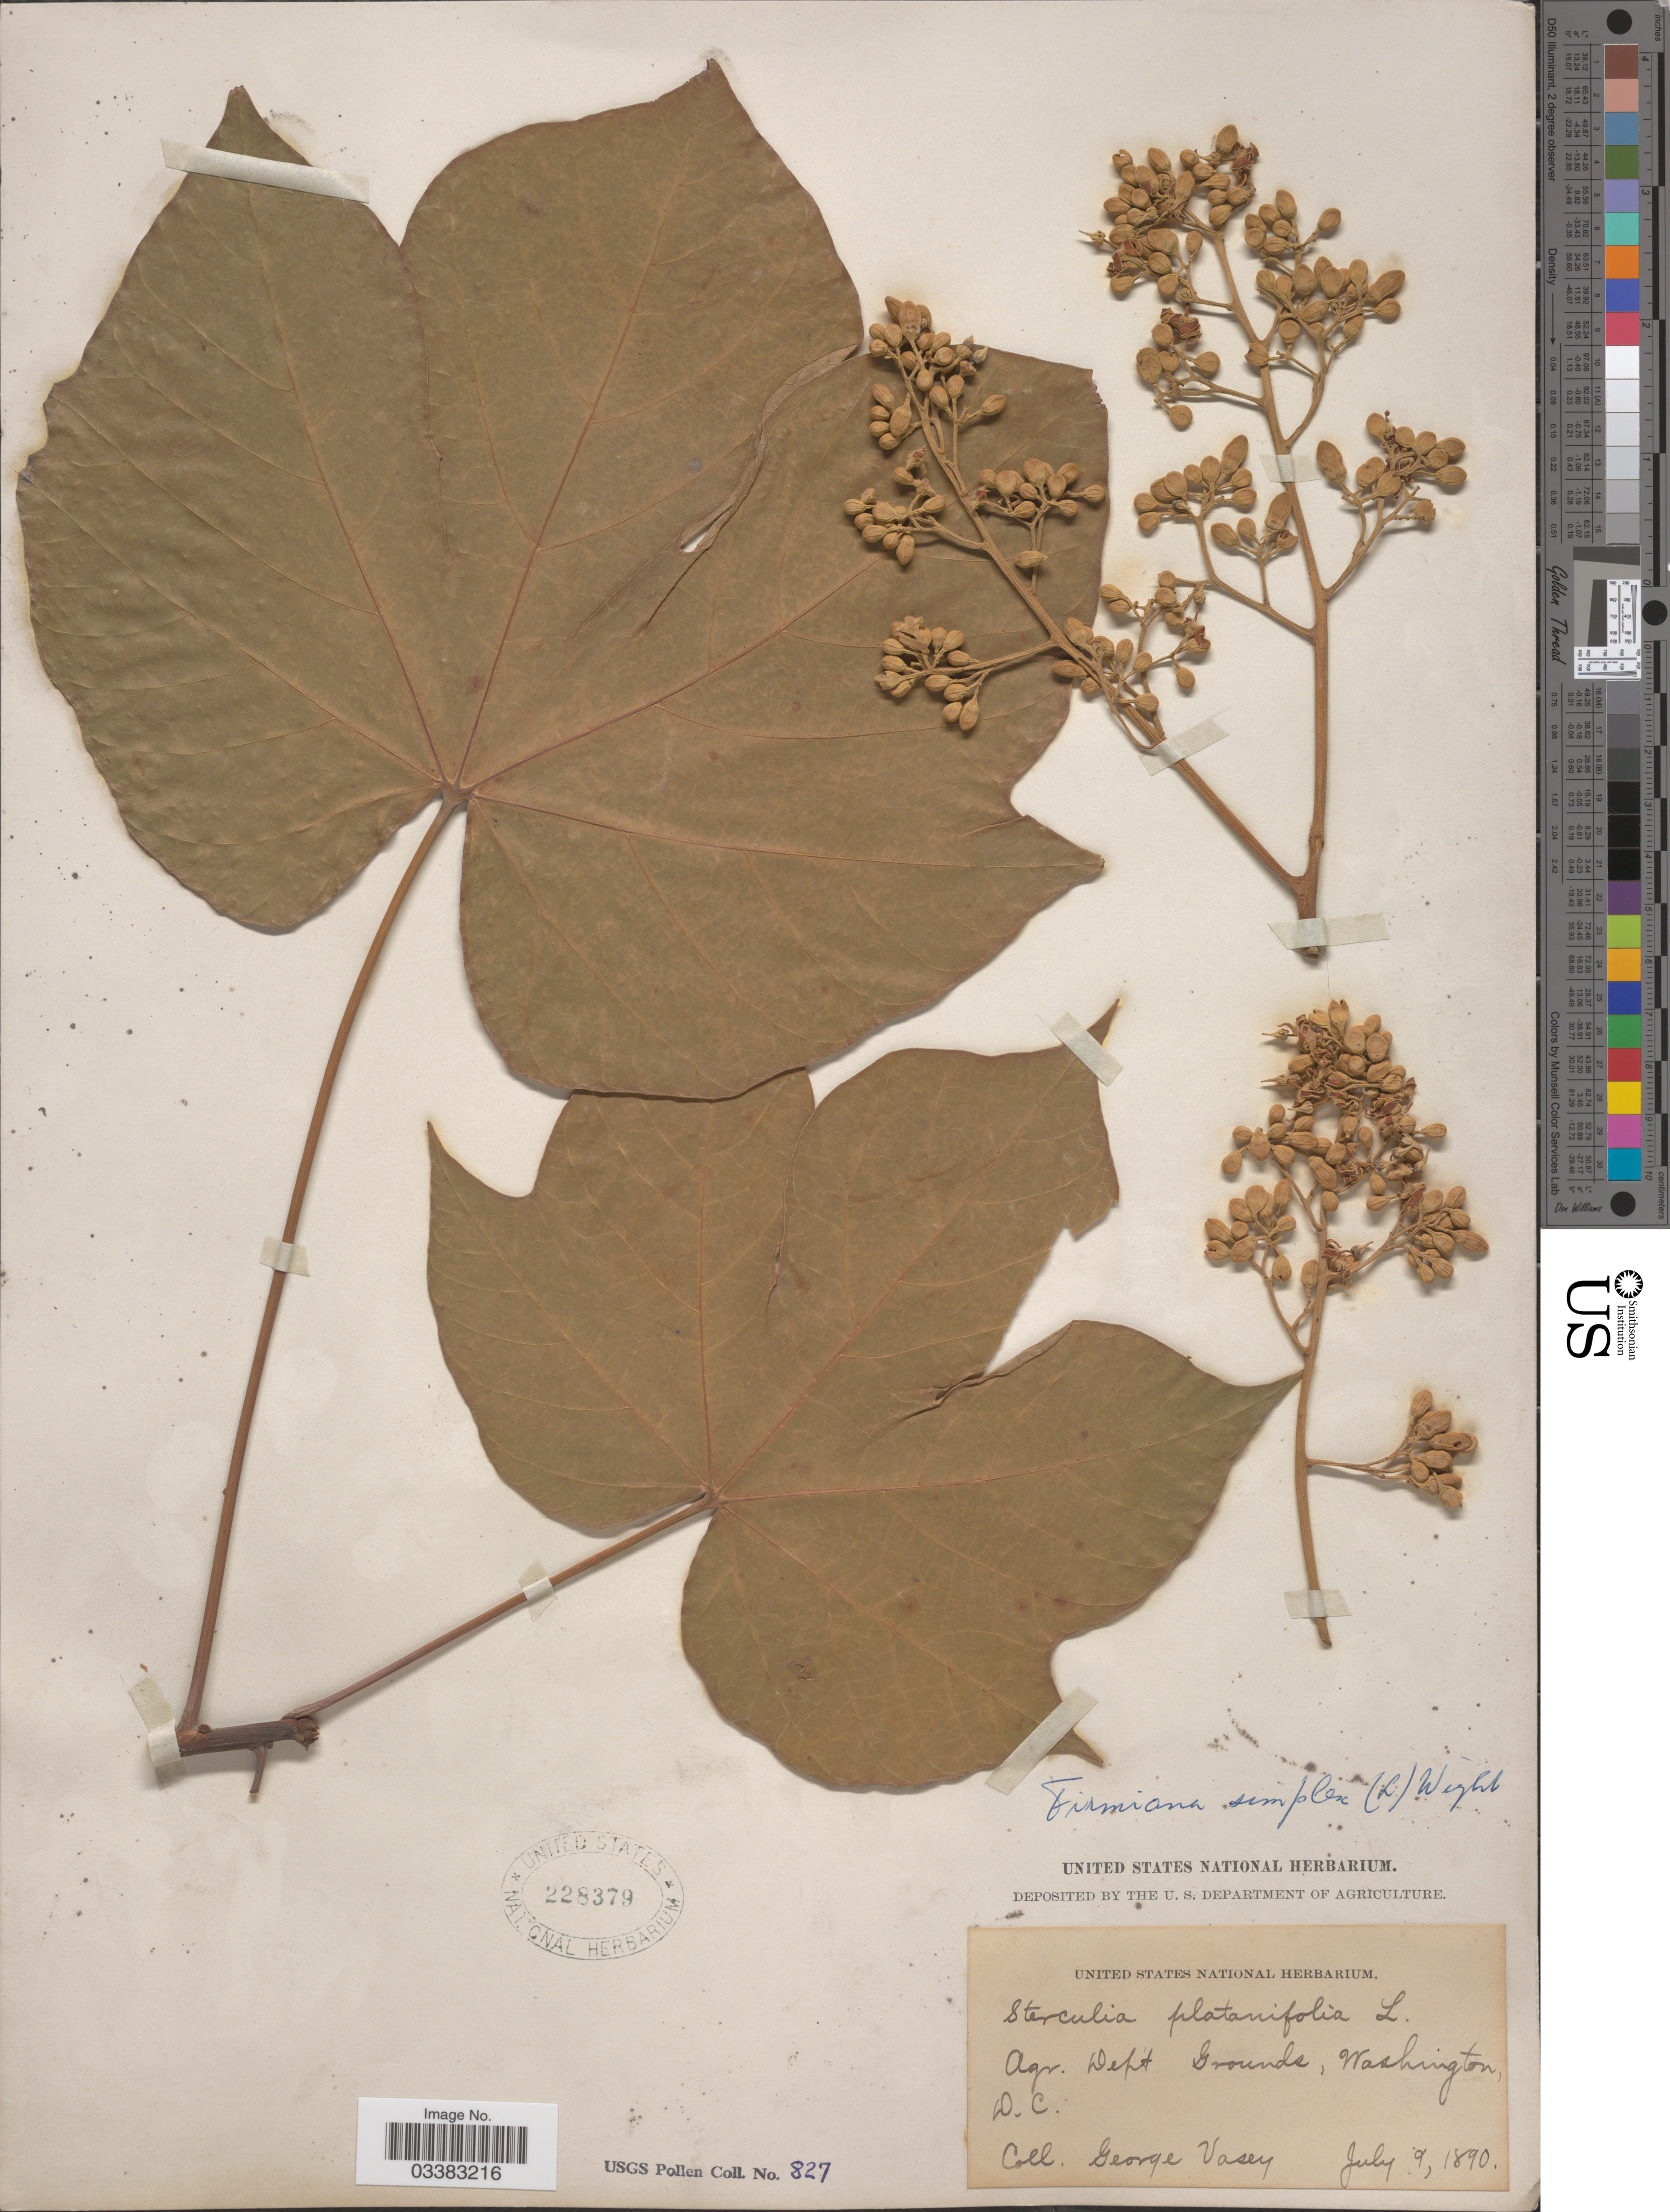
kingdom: Plantae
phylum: Tracheophyta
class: Magnoliopsida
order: Malvales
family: Malvaceae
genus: Firmiana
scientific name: Firmiana simplex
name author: (L.) W. Wight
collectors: G. Vasey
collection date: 1890-07-09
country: United States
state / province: District of Columbia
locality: Agr. Dept. Grounds, Washington, D.C.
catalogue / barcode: US 228379